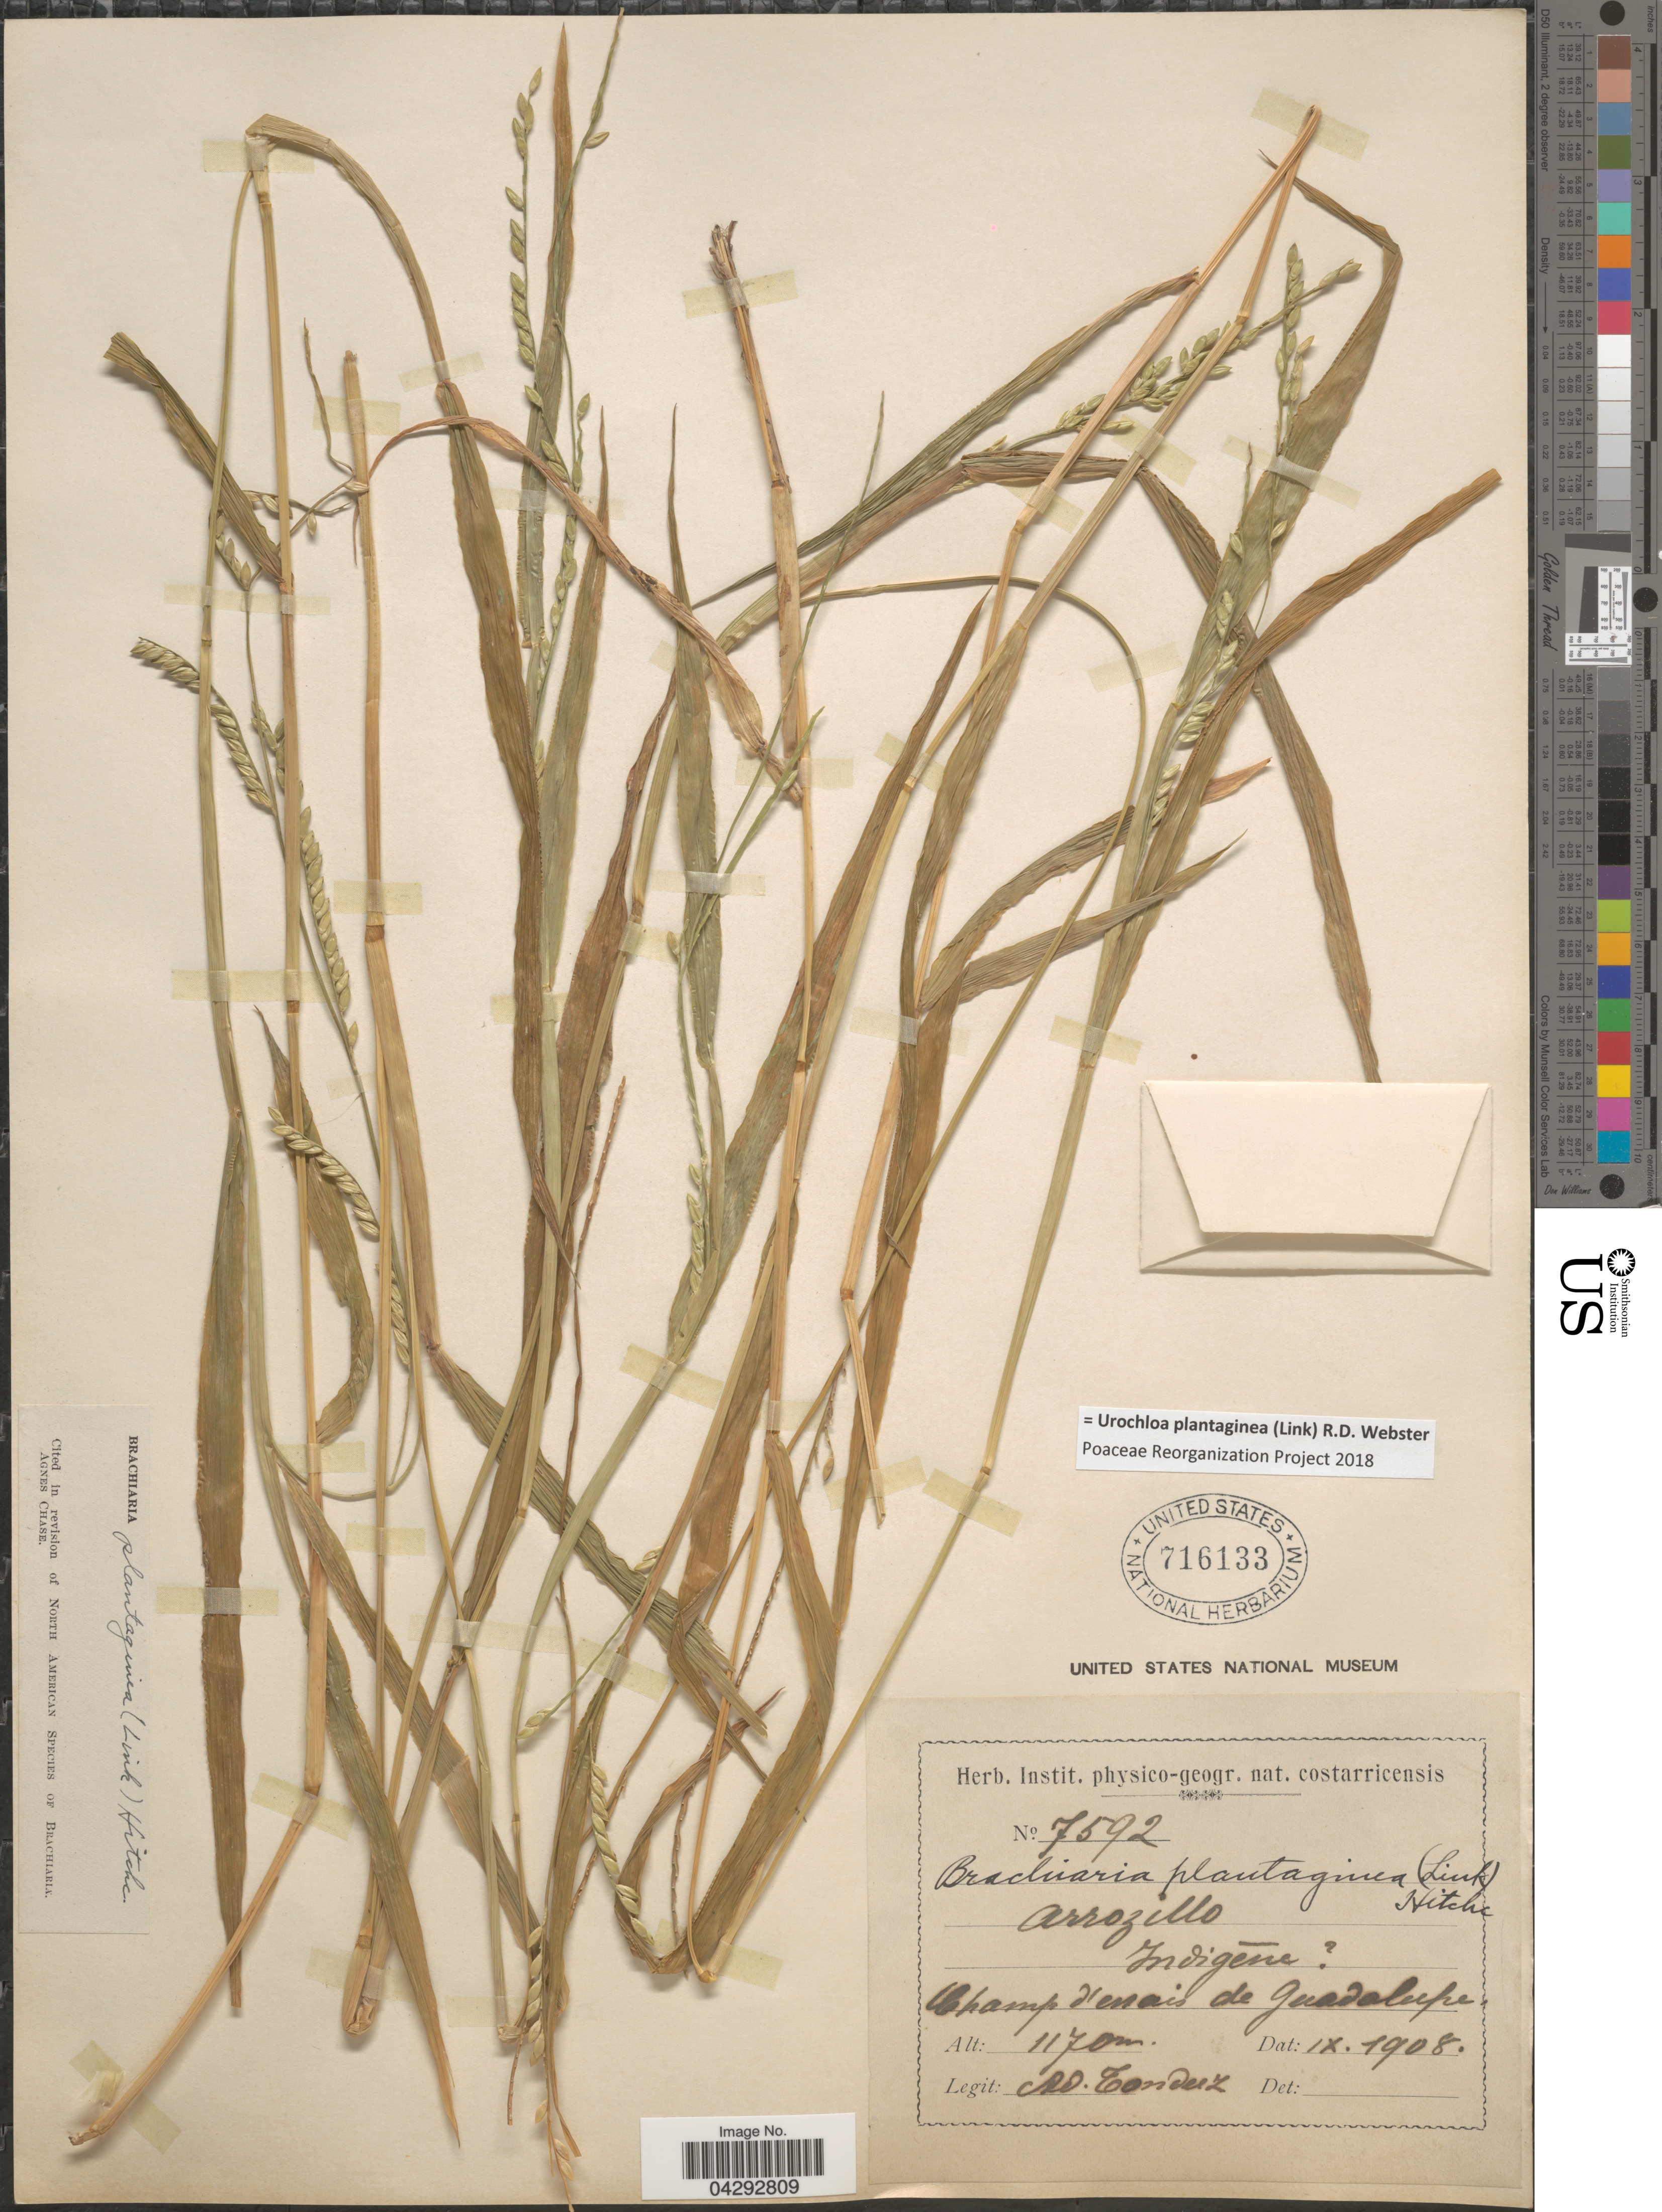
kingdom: Plantae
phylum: Tracheophyta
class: Liliopsida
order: Poales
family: Poaceae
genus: Urochloa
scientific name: Urochloa plantaginea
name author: (Link) R.D. Webster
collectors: A. Tonduz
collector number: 7592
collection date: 1908-09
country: Costa Rica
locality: Champ d'errais de Guadalupe.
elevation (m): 1170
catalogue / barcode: US 716133